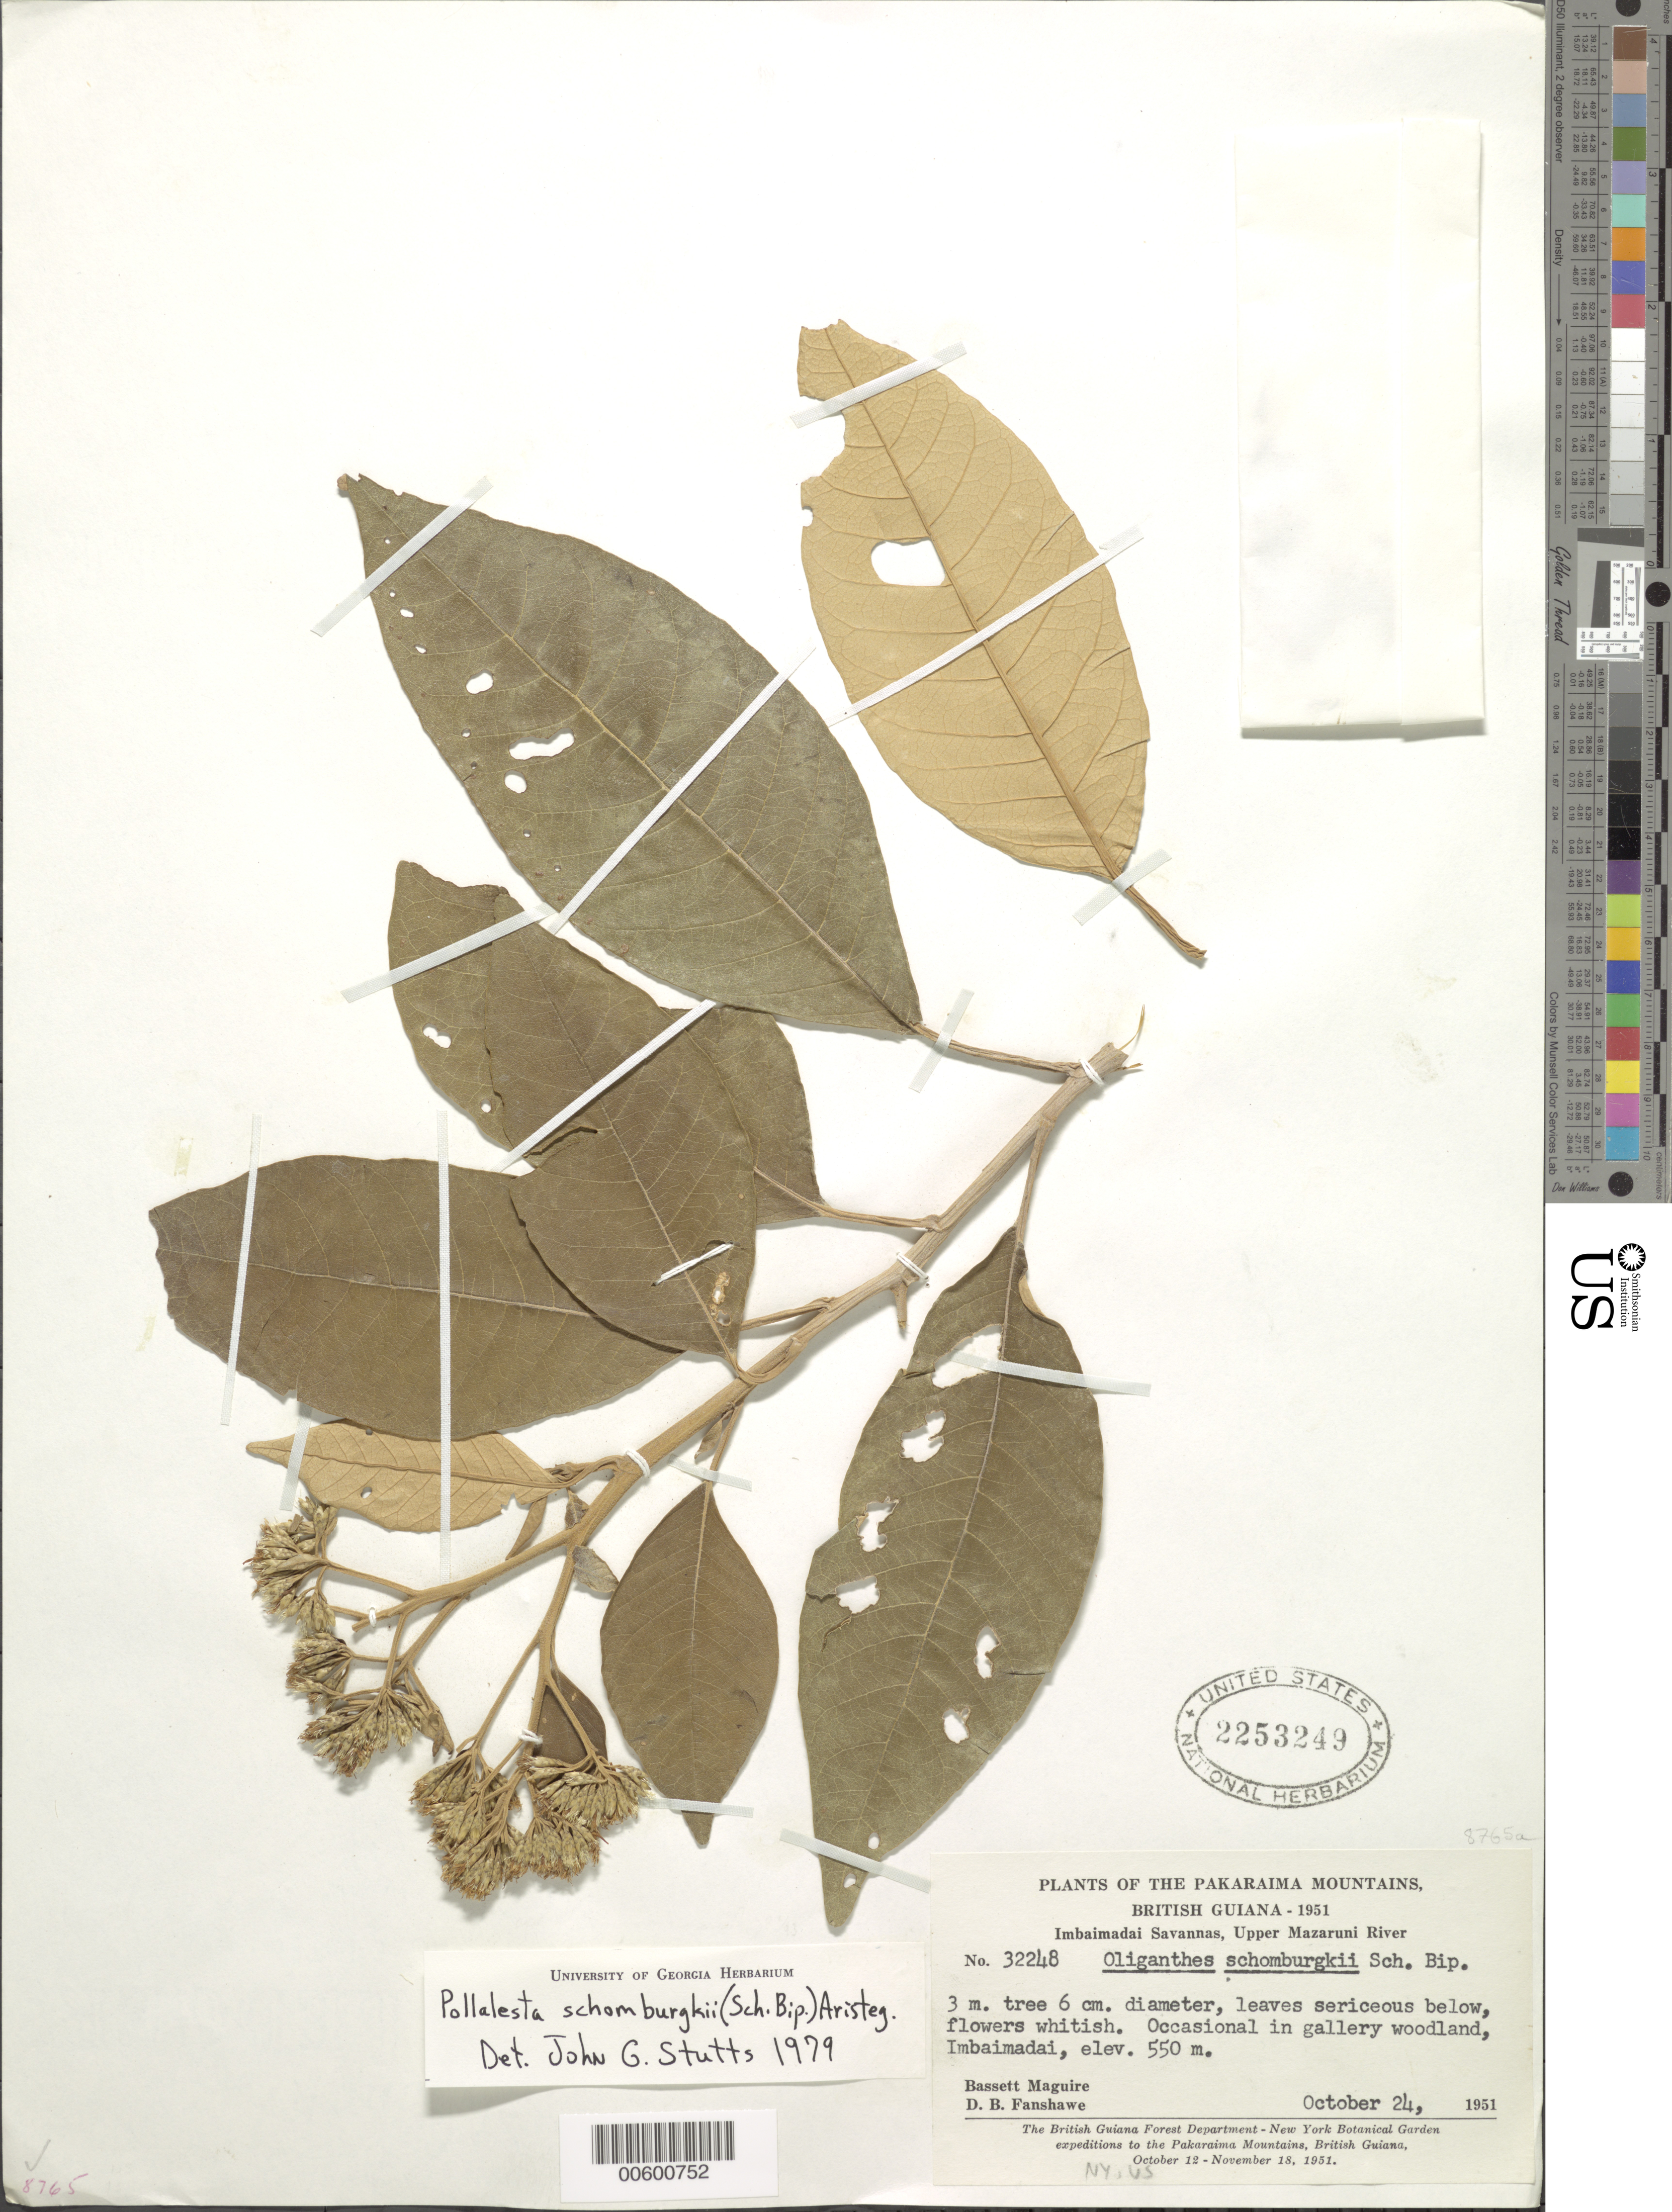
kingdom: Plantae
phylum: Tracheophyta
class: Magnoliopsida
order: Asterales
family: Asteraceae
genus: Piptocoma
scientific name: Piptocoma schomburgkii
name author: (Sch. Bip.) Pruski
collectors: B. Maguire & D. B. Fanshawe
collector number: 32248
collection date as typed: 24-Oct-51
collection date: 1951-10-24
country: Guyana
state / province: Cuyuni-Mazaruni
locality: Imbaimadai Savannas, Pakaraima Mts., Upper Mazaruni River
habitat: Gallery woodland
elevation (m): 550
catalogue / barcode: US 2253249